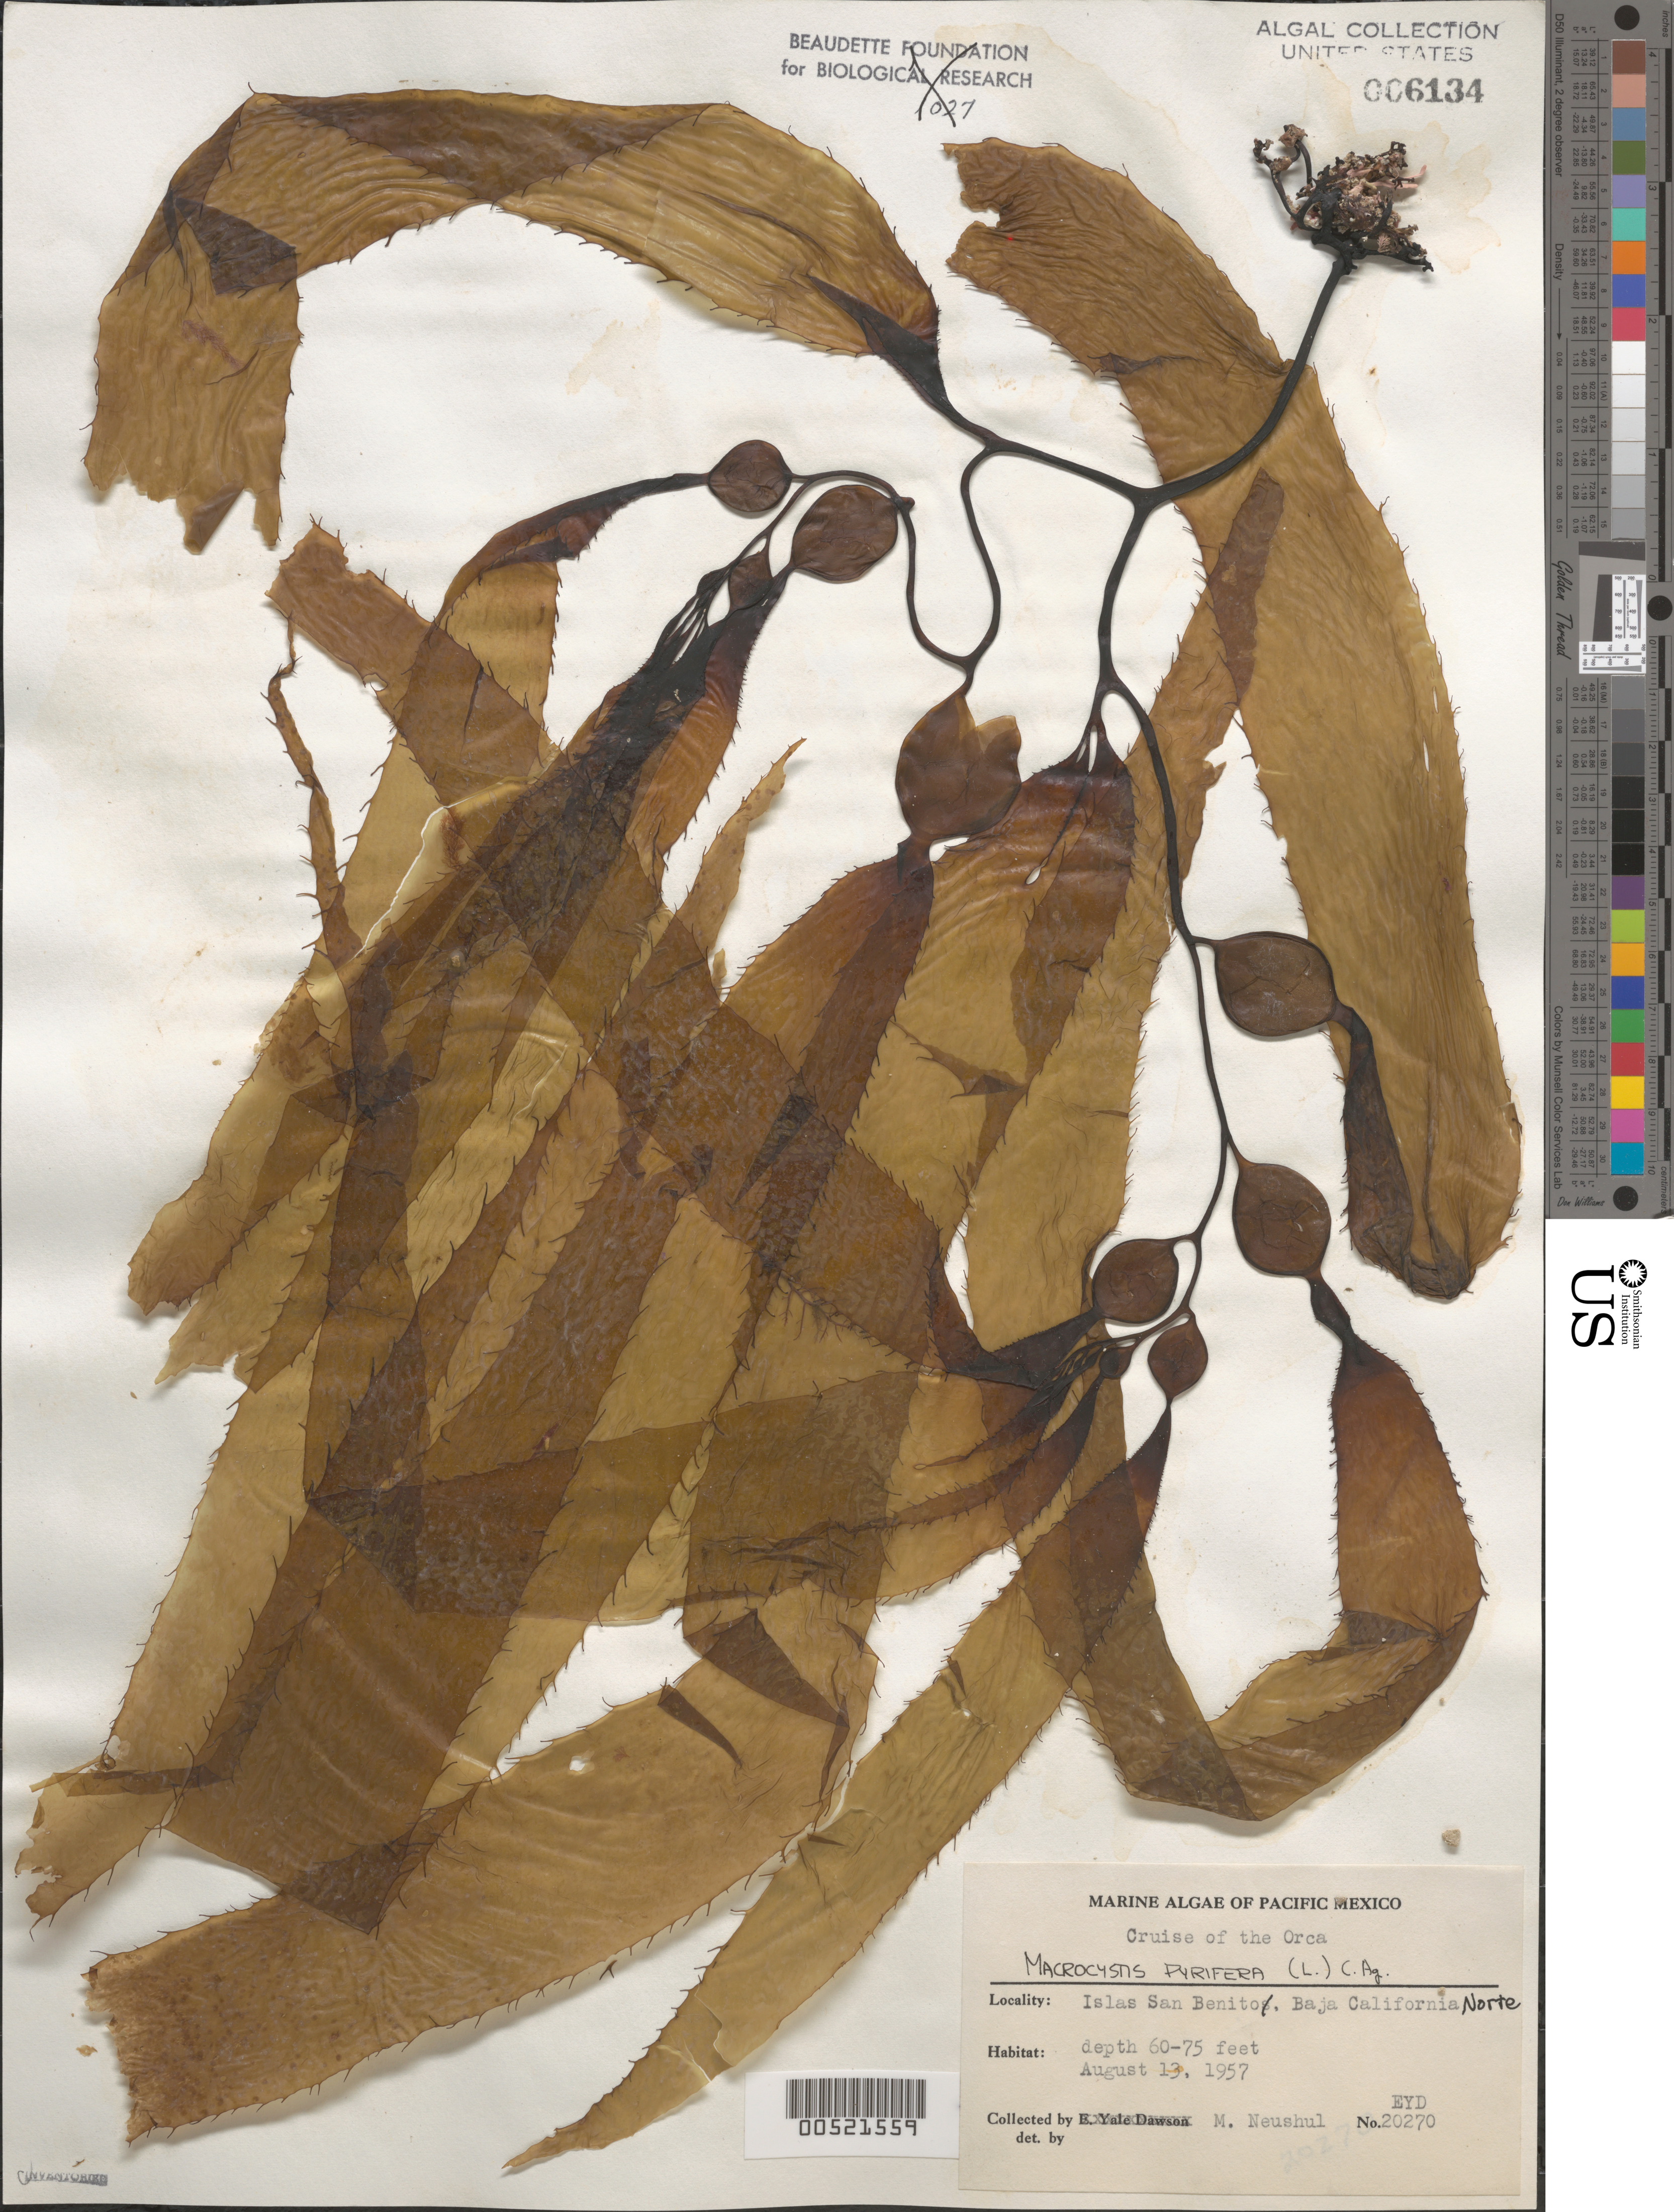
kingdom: Chromista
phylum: Ochrophyta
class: Phaeophyceae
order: Laminariales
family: Laminariaceae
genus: Macrocystis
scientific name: Macrocystis pyrifera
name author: (L.) C. Agardh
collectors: M. Neushul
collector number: EYD 20270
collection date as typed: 13 Aug 1957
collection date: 1957-08-13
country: Mexico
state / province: Baja California Norte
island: Islas San Benito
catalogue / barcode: US 6134